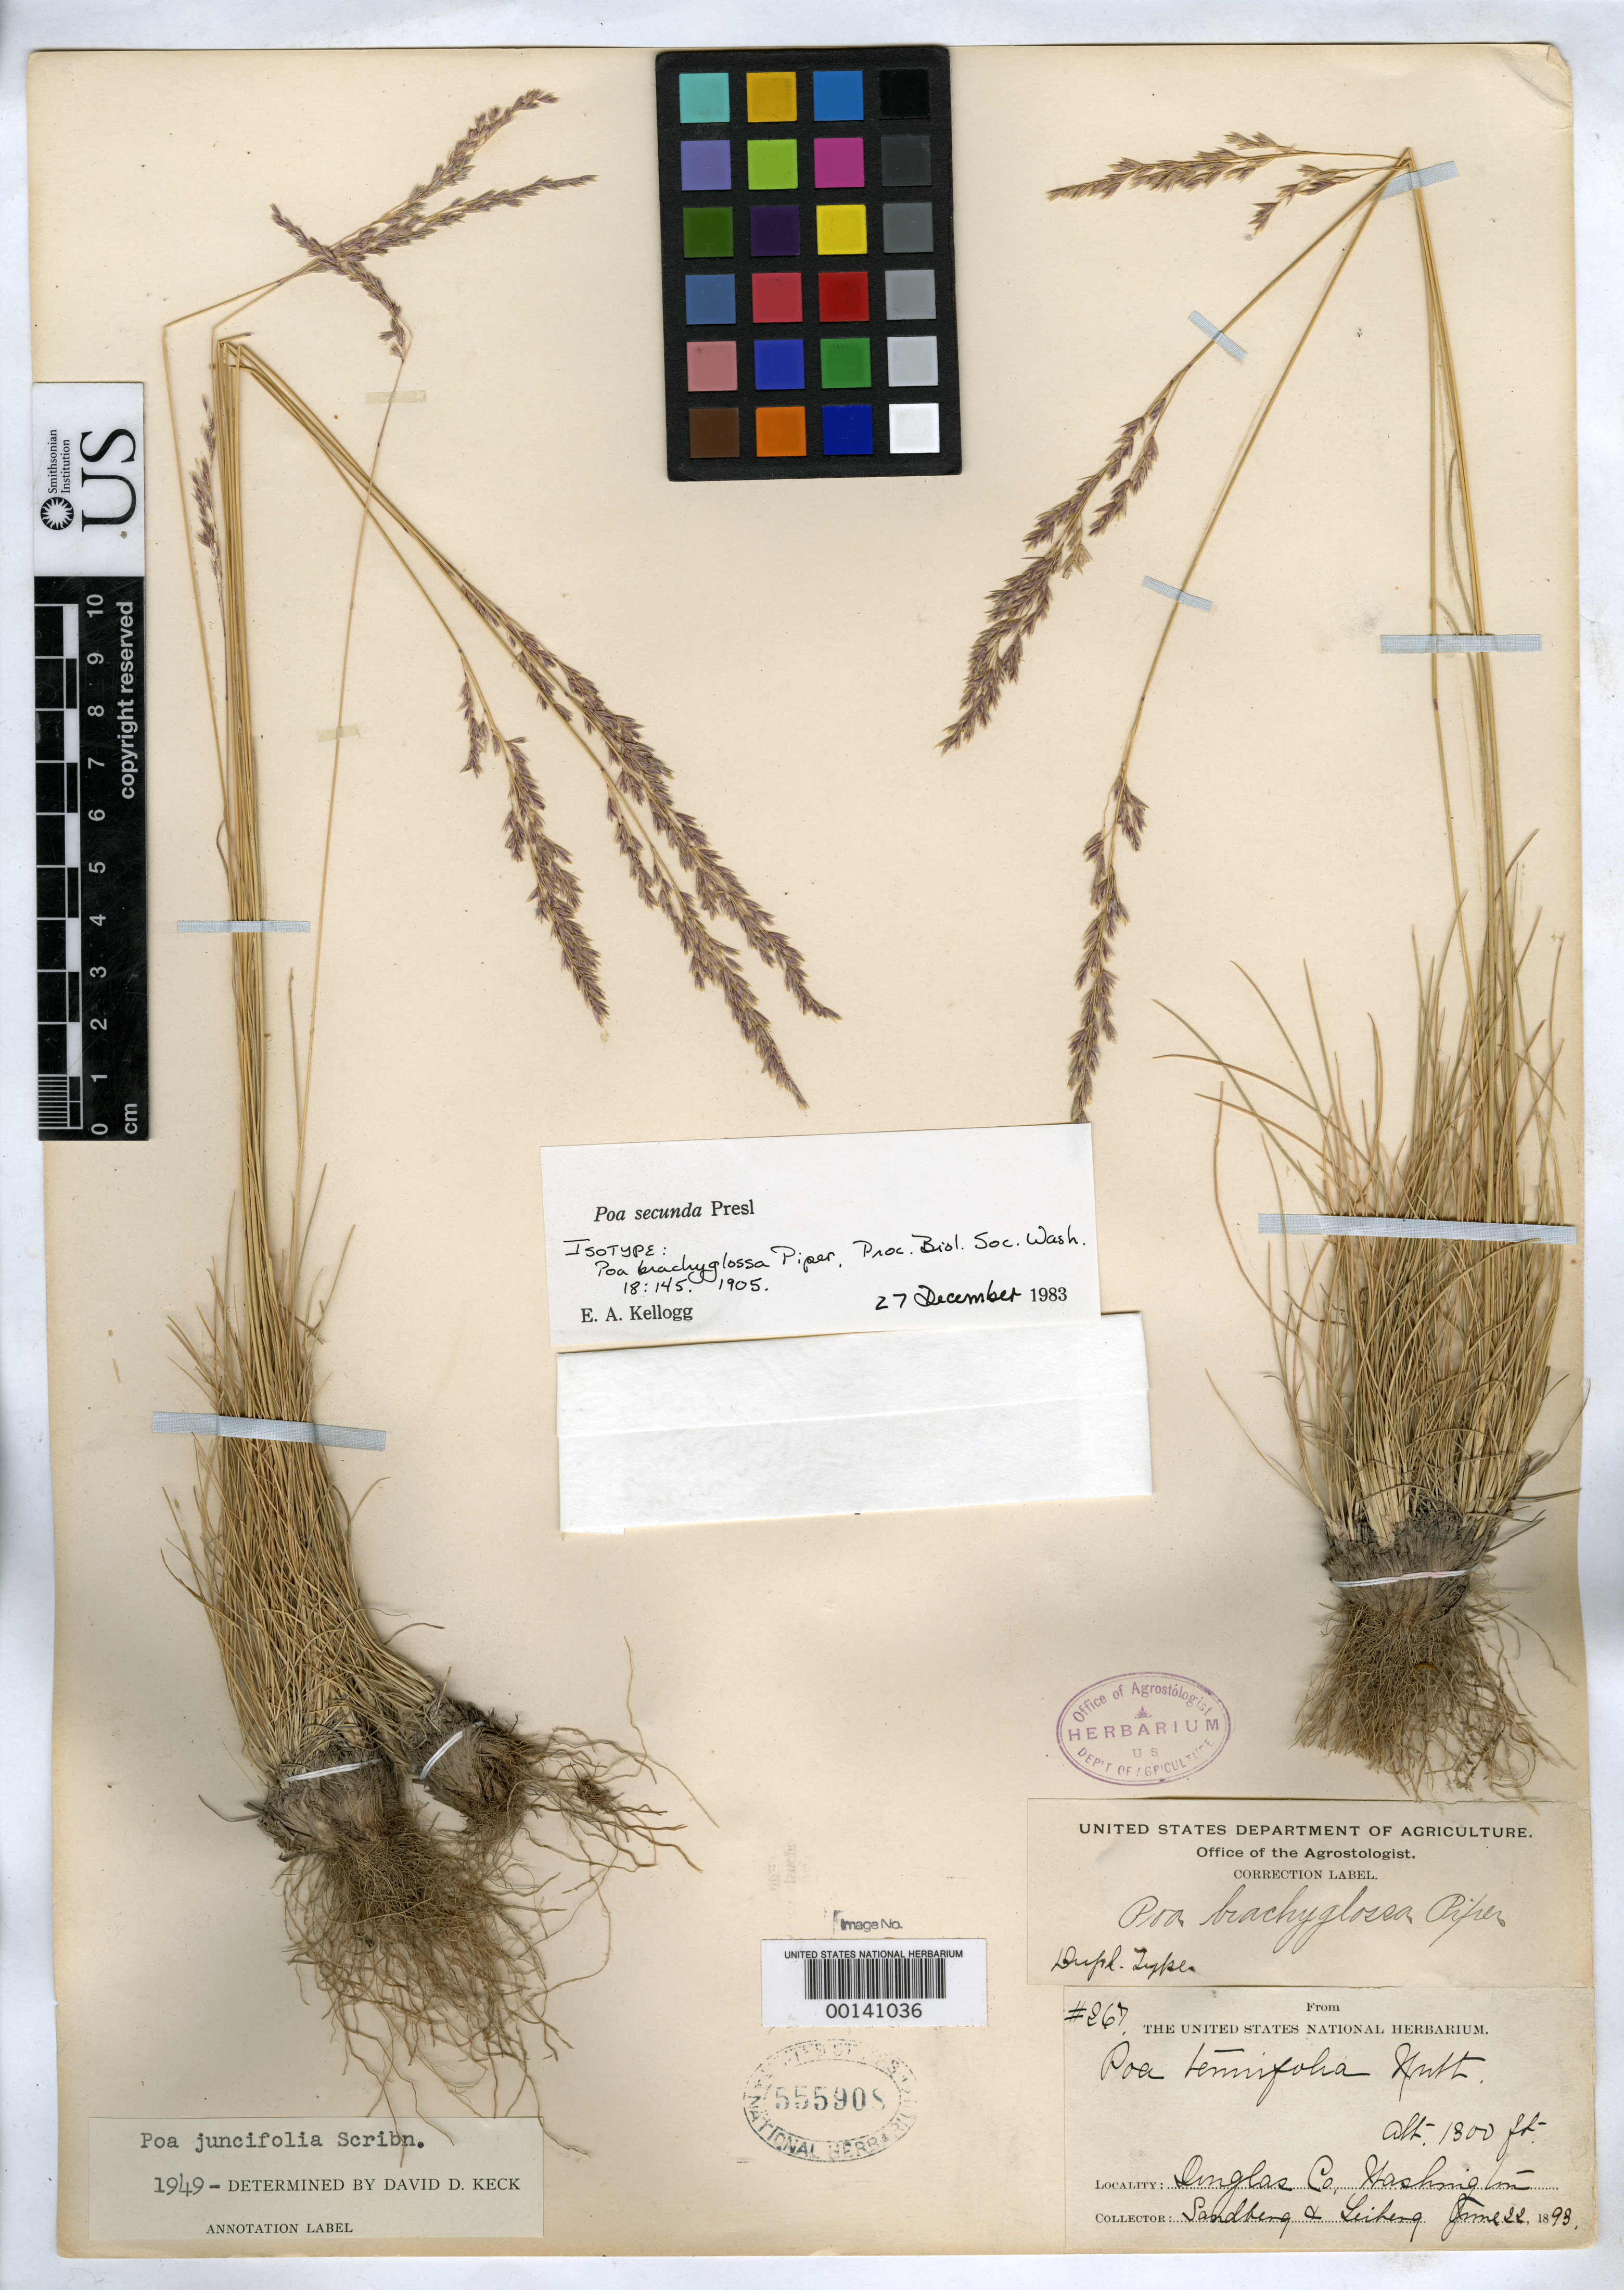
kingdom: Plantae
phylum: Tracheophyta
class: Liliopsida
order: Poales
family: Poaceae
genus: Poa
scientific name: Poa brachyglossa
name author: Piper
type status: Isotype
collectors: J. H. Sandberg & J. Leiberg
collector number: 267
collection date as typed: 22 Jun 1893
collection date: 1893-06-22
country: United States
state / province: Washington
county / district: Douglas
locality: Alt. 1300 ft.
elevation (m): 396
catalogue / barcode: US 555908